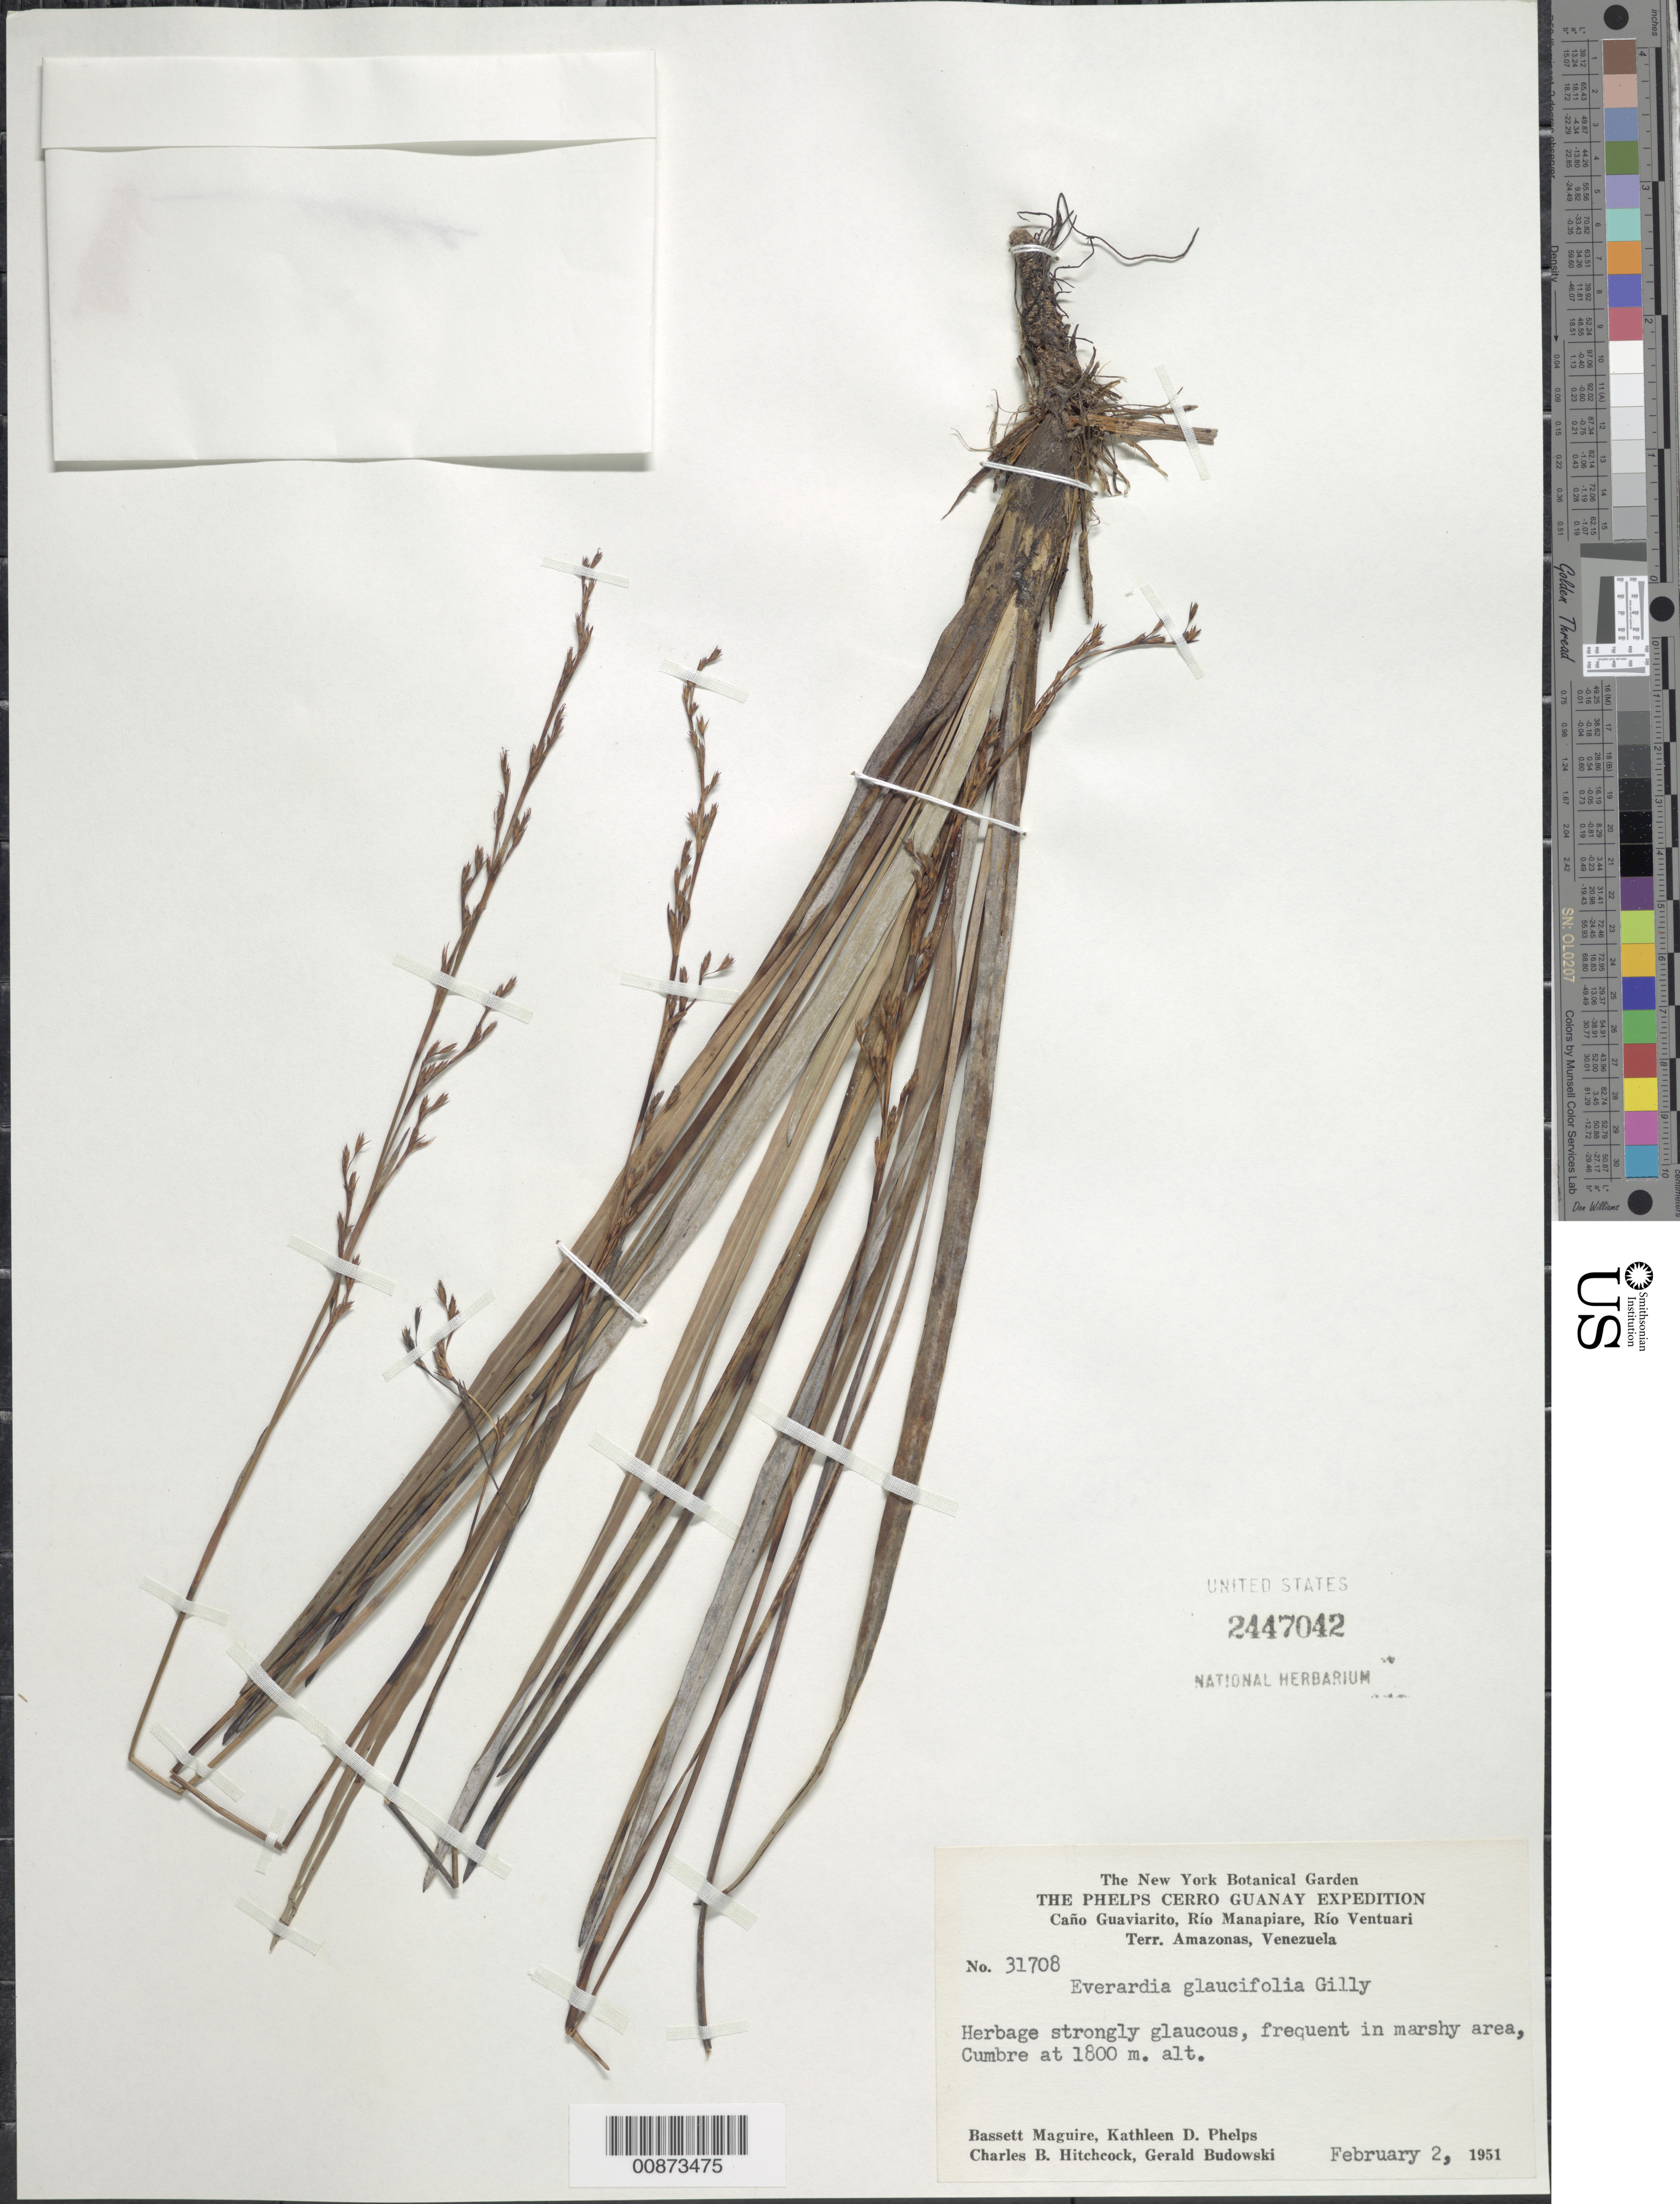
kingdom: Plantae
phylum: Tracheophyta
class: Liliopsida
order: Poales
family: Cyperaceae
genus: Cephalocarpus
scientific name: Cephalocarpus montanus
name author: (Ridley) S.M. Costa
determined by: Strong, Mark T., (BOT), Smithsonian Institution - National Museum of Natural History (UNITED STATES)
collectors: B. Maguire, K. D. Phelps, C. B. Hitchcock & G. Budowski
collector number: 31708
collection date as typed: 2-Feb-51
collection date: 1951-02-02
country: Venezuela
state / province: Amazonas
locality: Caño Guaviarito, Río Manapiare, Río Ventuari, Cerro Guanay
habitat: Marshy area on summit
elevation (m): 1800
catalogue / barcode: US 2447042